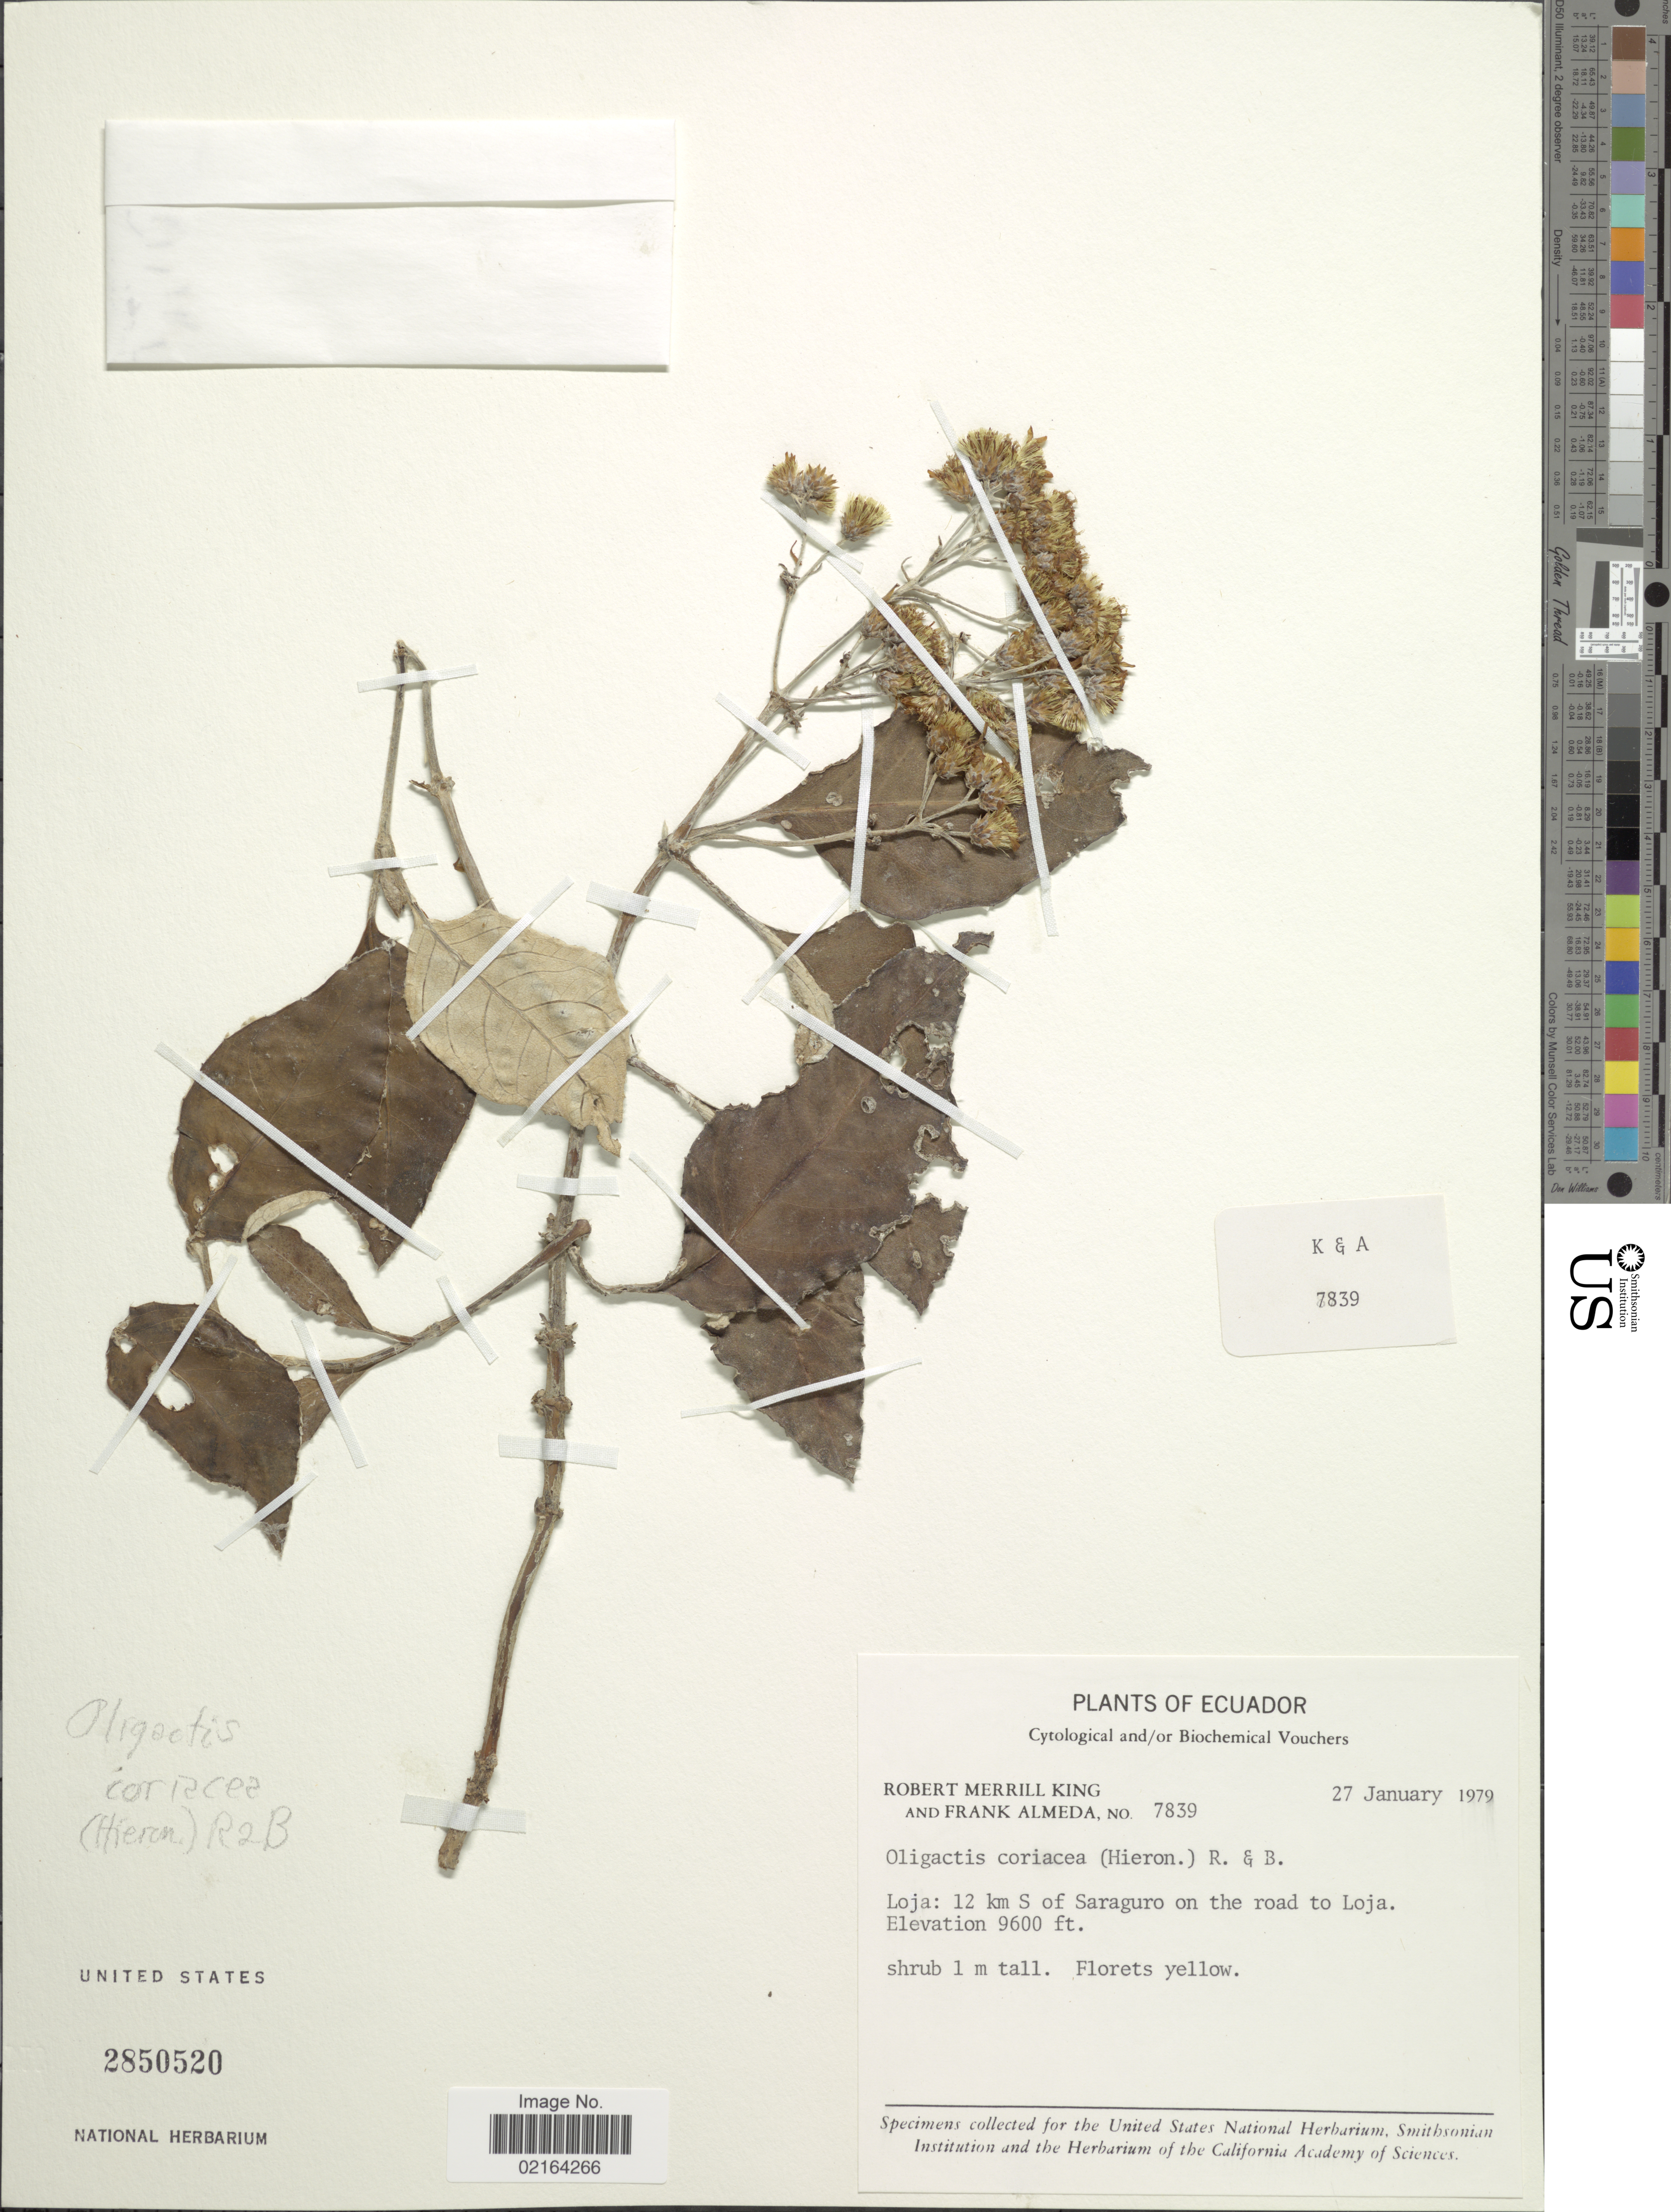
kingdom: Plantae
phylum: Tracheophyta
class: Magnoliopsida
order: Asterales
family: Asteraceae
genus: Sampera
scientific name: Sampera coriacea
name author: (Hieron.) V.A. Funk & H. Rob.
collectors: R. M. King & F. Almeda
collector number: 7839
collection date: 1979-01-27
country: Ecuador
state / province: Loja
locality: Loja: 12 km S of Saraguro on the road to Loja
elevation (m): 2926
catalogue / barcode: US 2850520